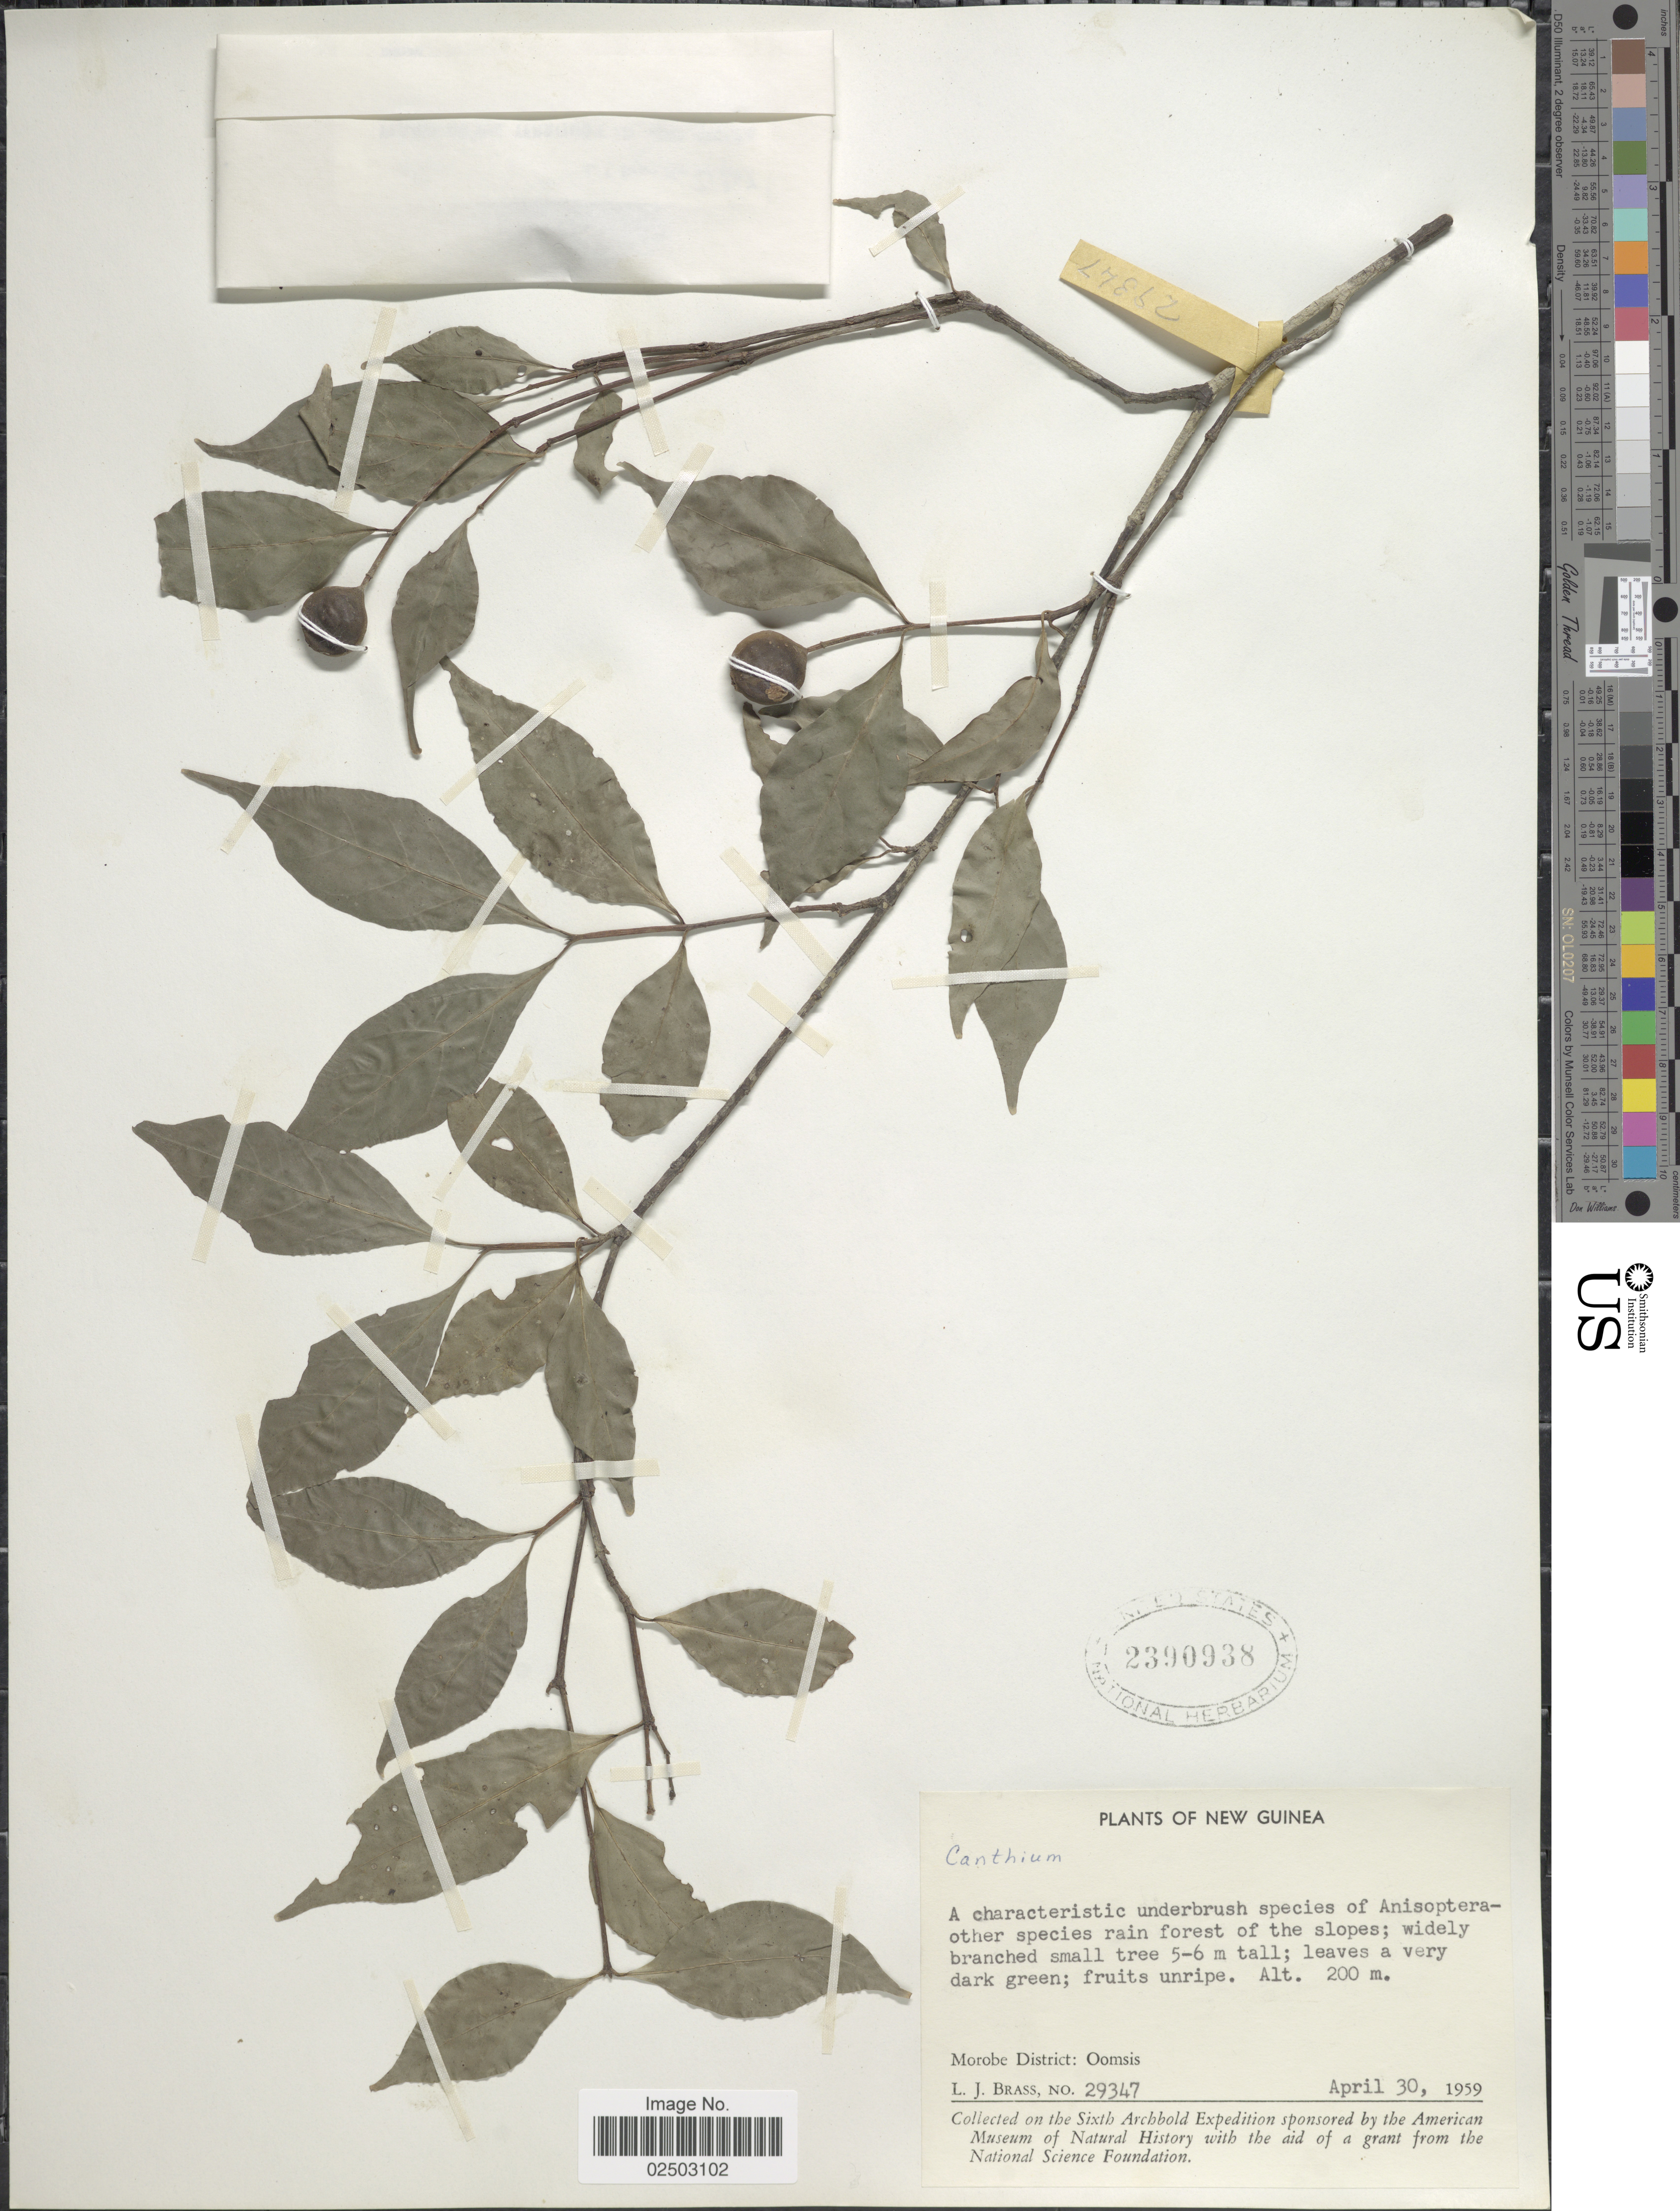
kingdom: Plantae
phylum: Tracheophyta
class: Magnoliopsida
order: Gentianales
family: Rubiaceae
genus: Bridsonia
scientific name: Bridsonia chamaedendrum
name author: (Kuntze) Verstraete & A.E. van Wyk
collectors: L. J. Brass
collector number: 29347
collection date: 1959-04-30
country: Papua New Guinea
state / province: Morobe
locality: New Guinea, Oomsis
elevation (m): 200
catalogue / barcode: US 2390938